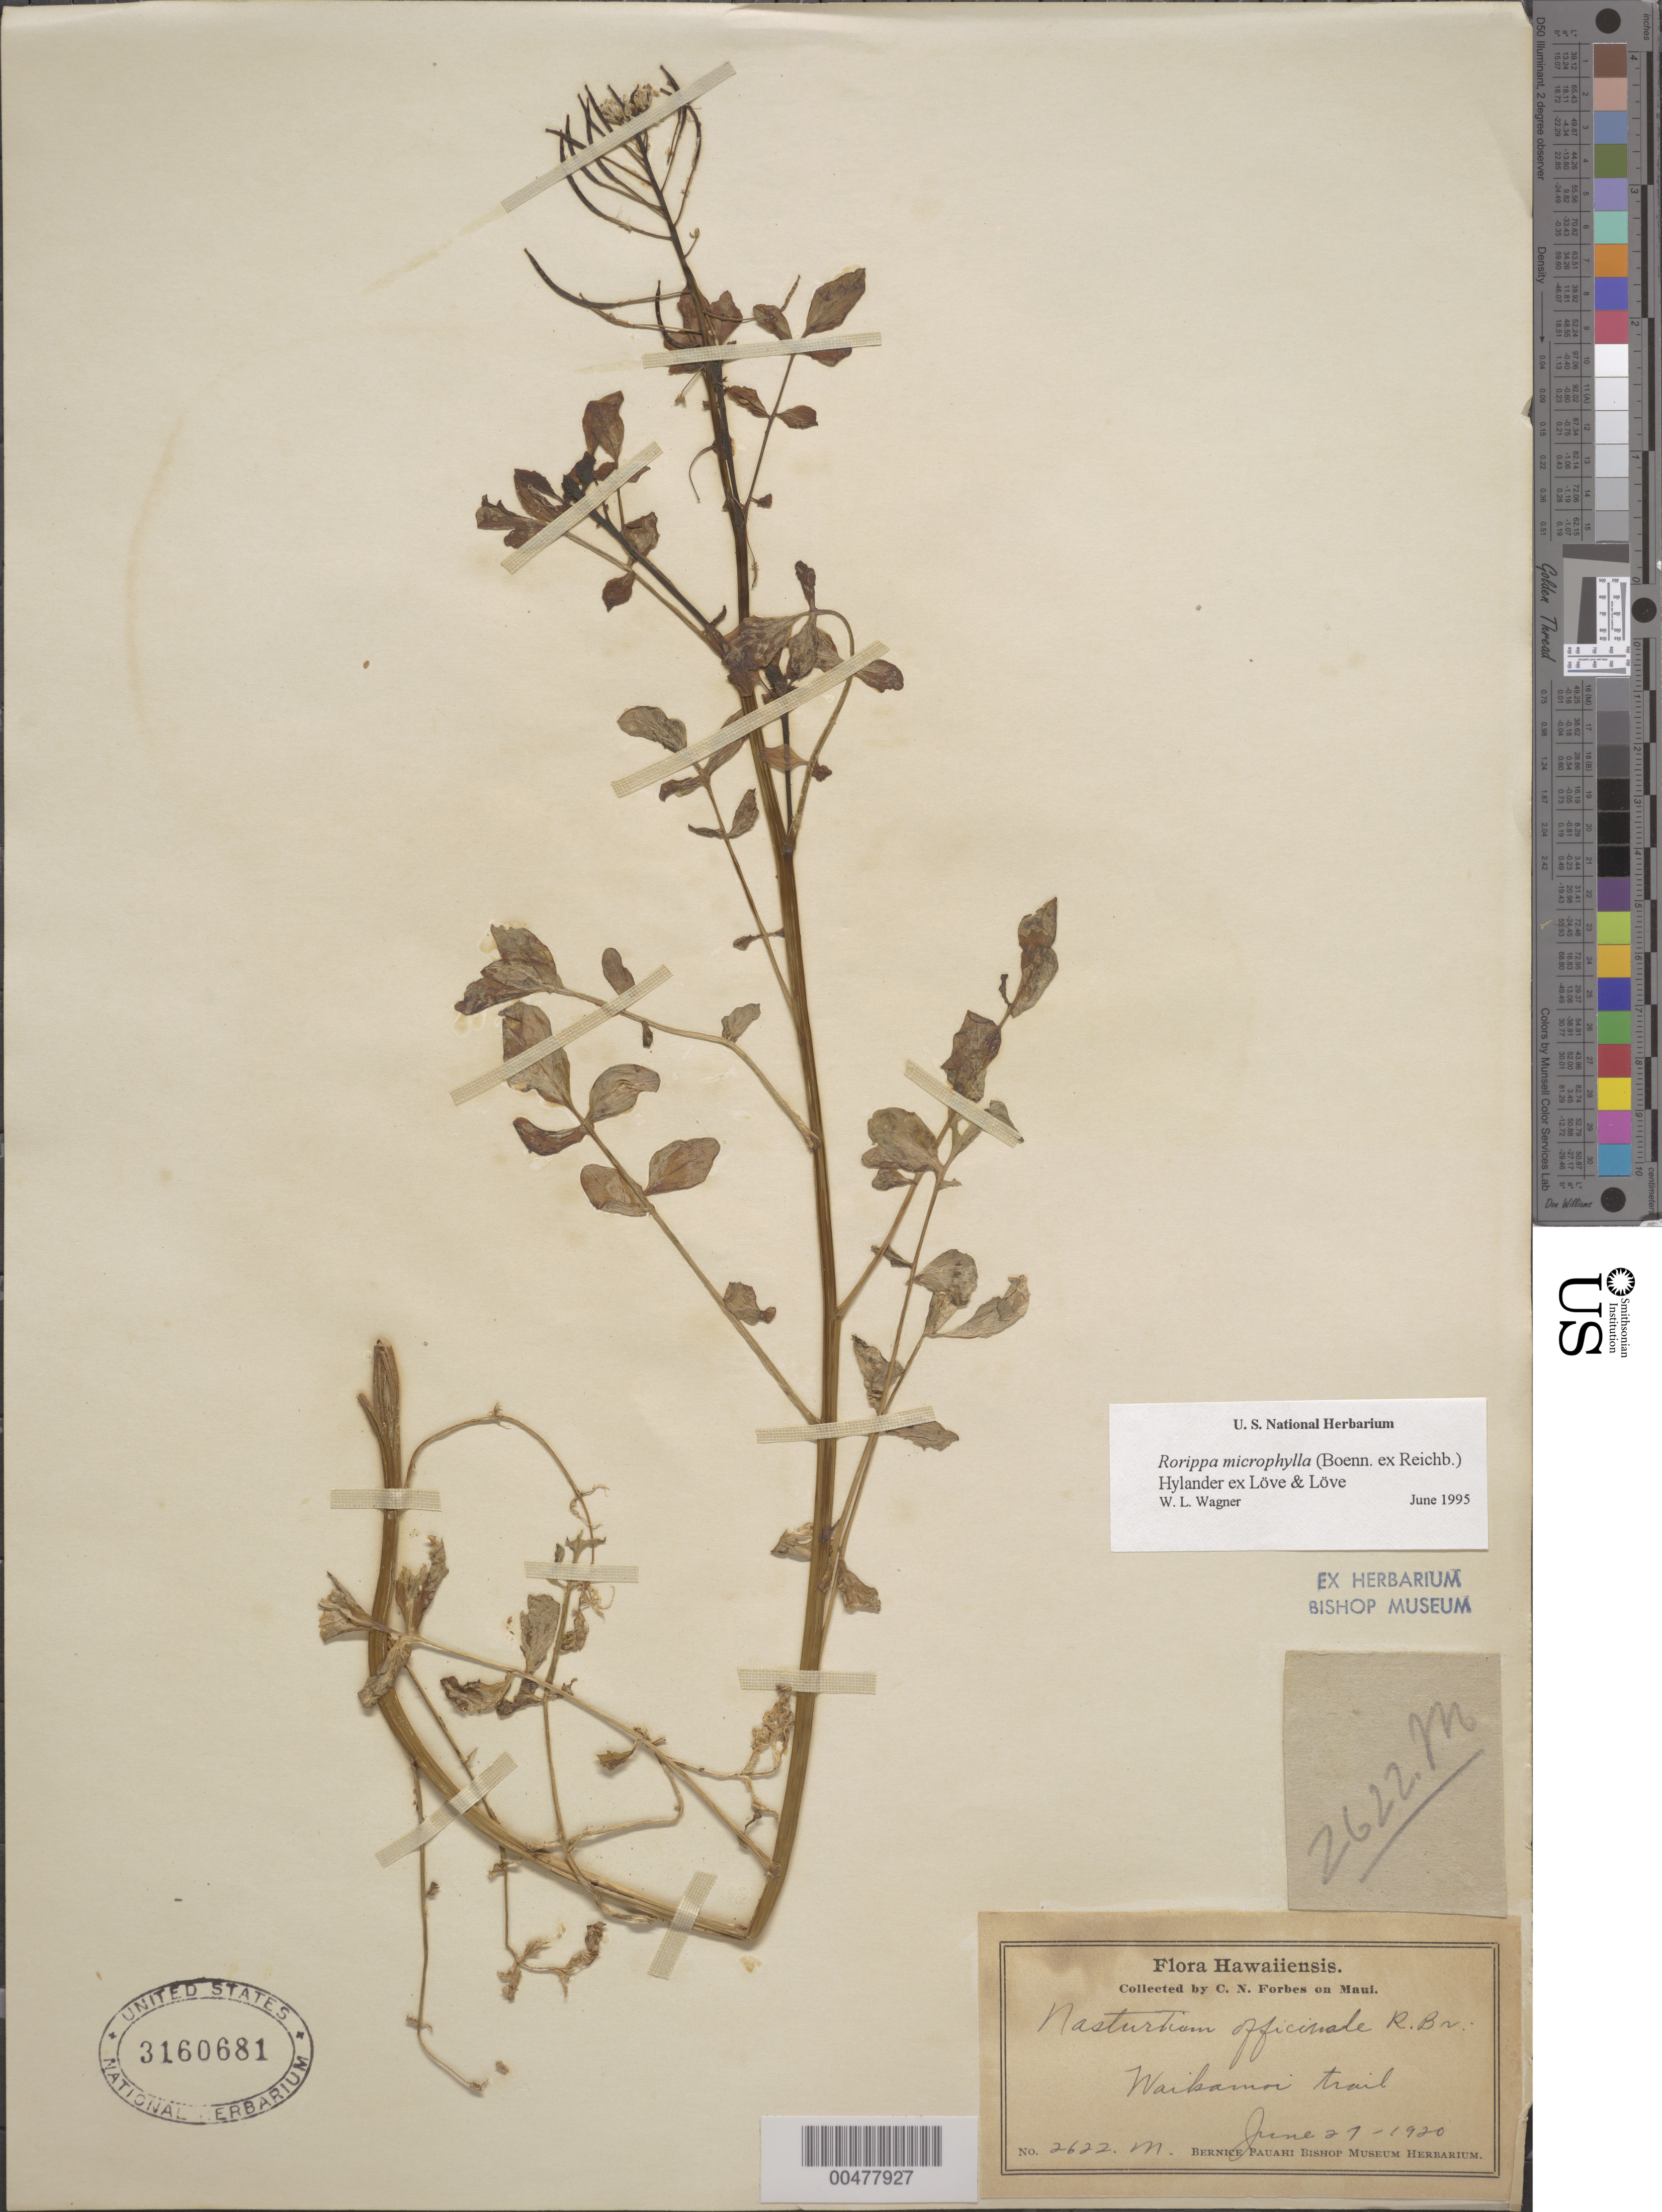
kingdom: Plantae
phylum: Tracheophyta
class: Magnoliopsida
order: Brassicales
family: Brassicaceae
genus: Nasturtium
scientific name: Nasturtium microphyllum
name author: (Boenn.) Rchb.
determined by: Wagner, W. L., (BOT), Smithsonian Institution - National Museum of Natural History (UNITED STATES)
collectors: C. N. Forbes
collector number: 2622.M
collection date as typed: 27 Jun 1920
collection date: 1920-06-27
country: United States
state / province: Hawaii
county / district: Maui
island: Maui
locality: Waikamoi trail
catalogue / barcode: US 3160681